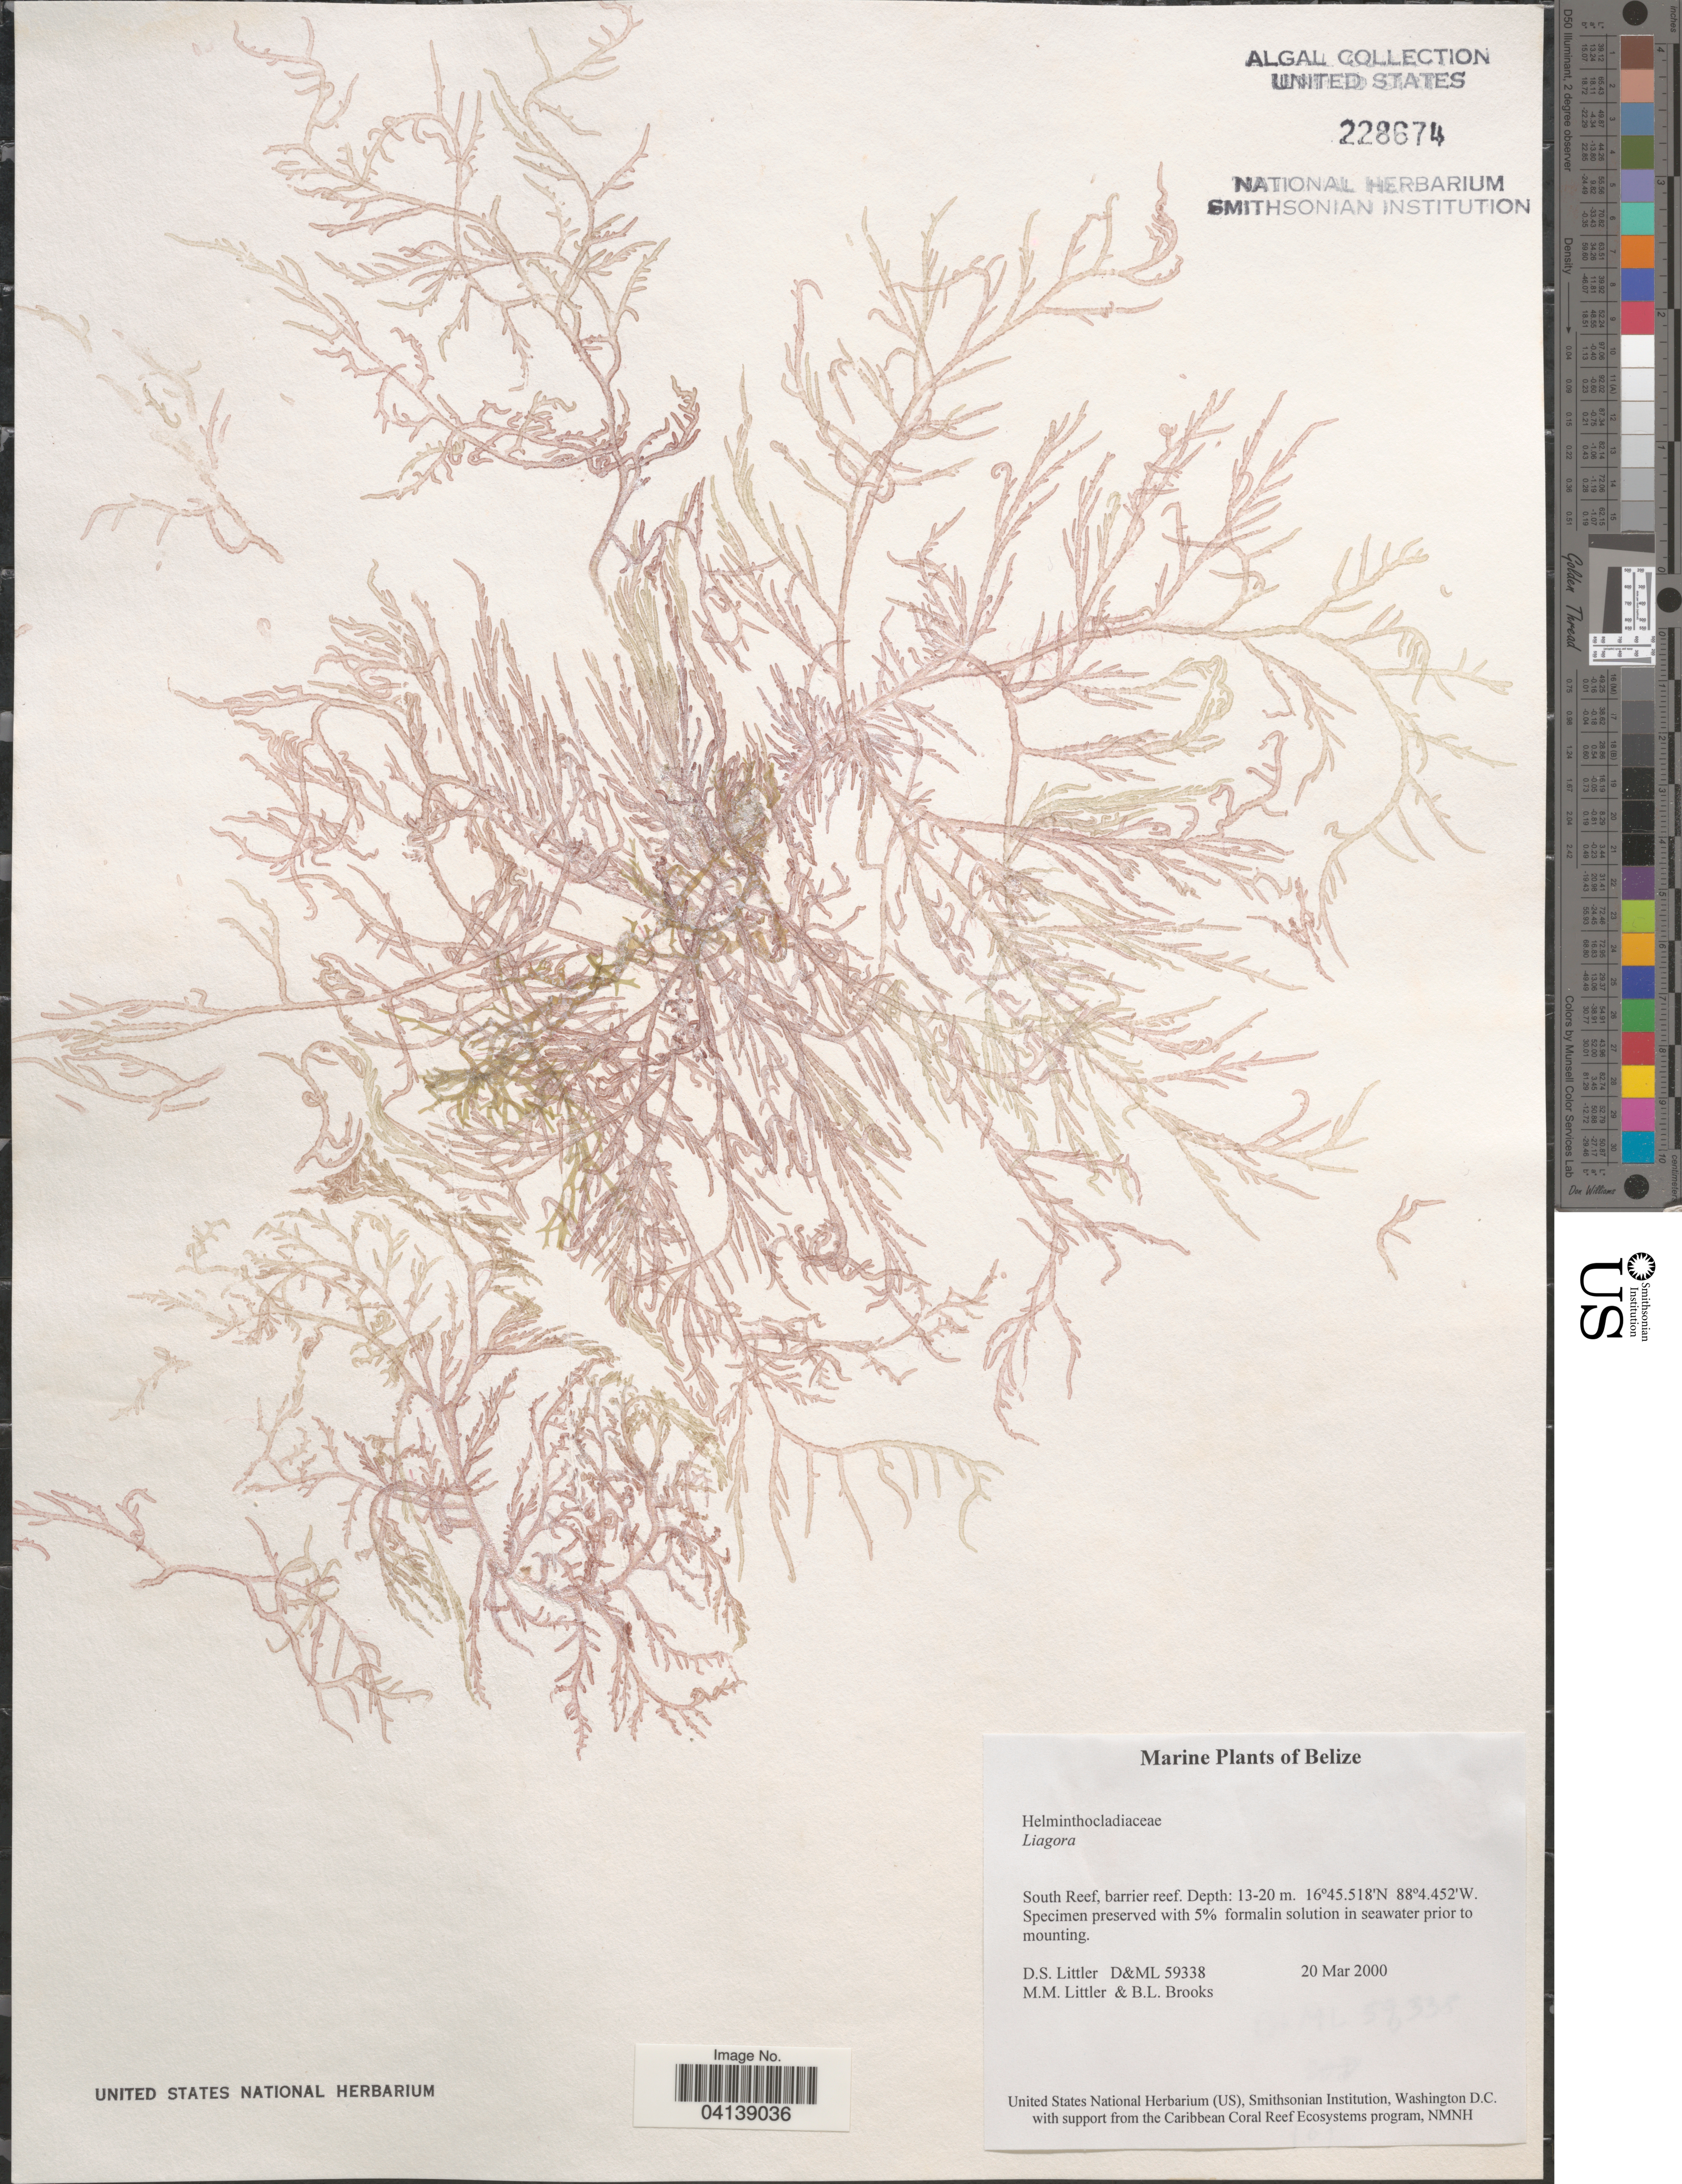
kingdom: Plantae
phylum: Rhodophyta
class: Florideophyceae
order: Nemaliales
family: Liagoraceae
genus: Liagora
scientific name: Liagora sp.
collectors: D. S. Littler & B. Brooks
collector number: D&ML 59338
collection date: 2000-03-20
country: Belize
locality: South Reef, barrier reef.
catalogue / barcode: US 228674